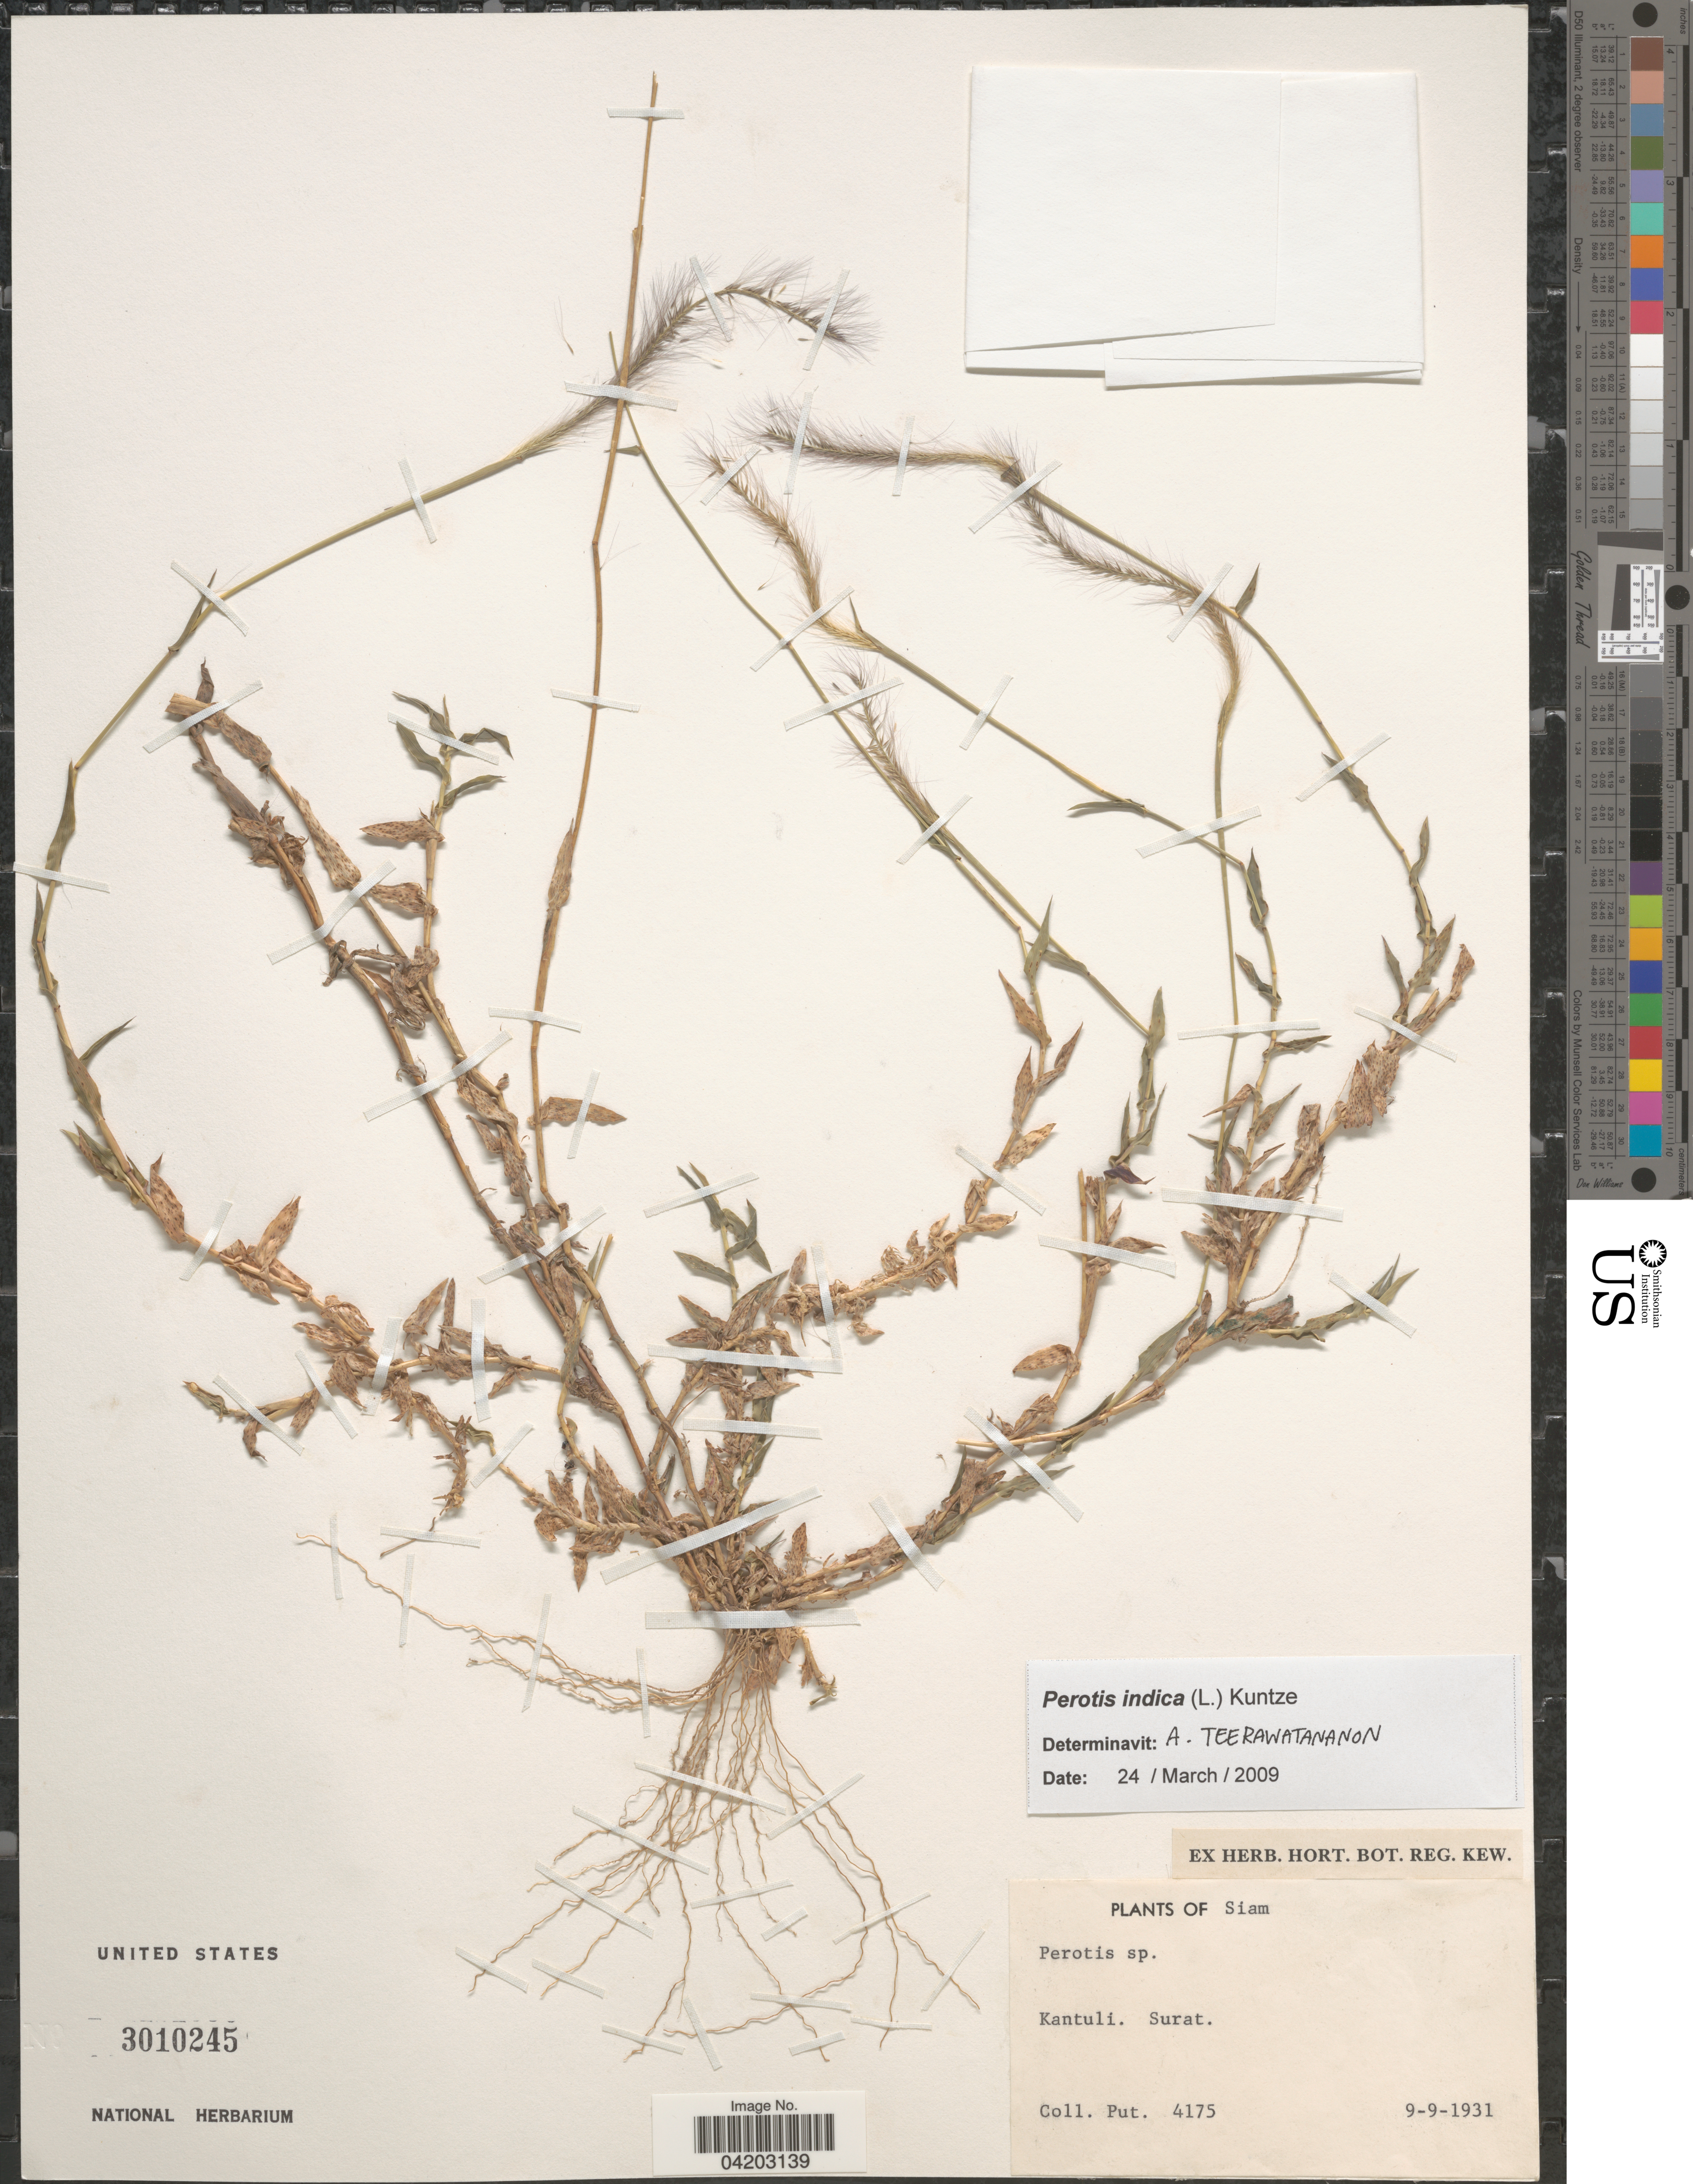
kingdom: Plantae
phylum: Tracheophyta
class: Liliopsida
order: Poales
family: Poaceae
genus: Perotis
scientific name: Perotis indica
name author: (L.) Kuntze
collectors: -. Put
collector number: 4175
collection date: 1931-09-09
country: Thailand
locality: Siam. Kantuli. Surat.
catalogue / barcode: US 3010245